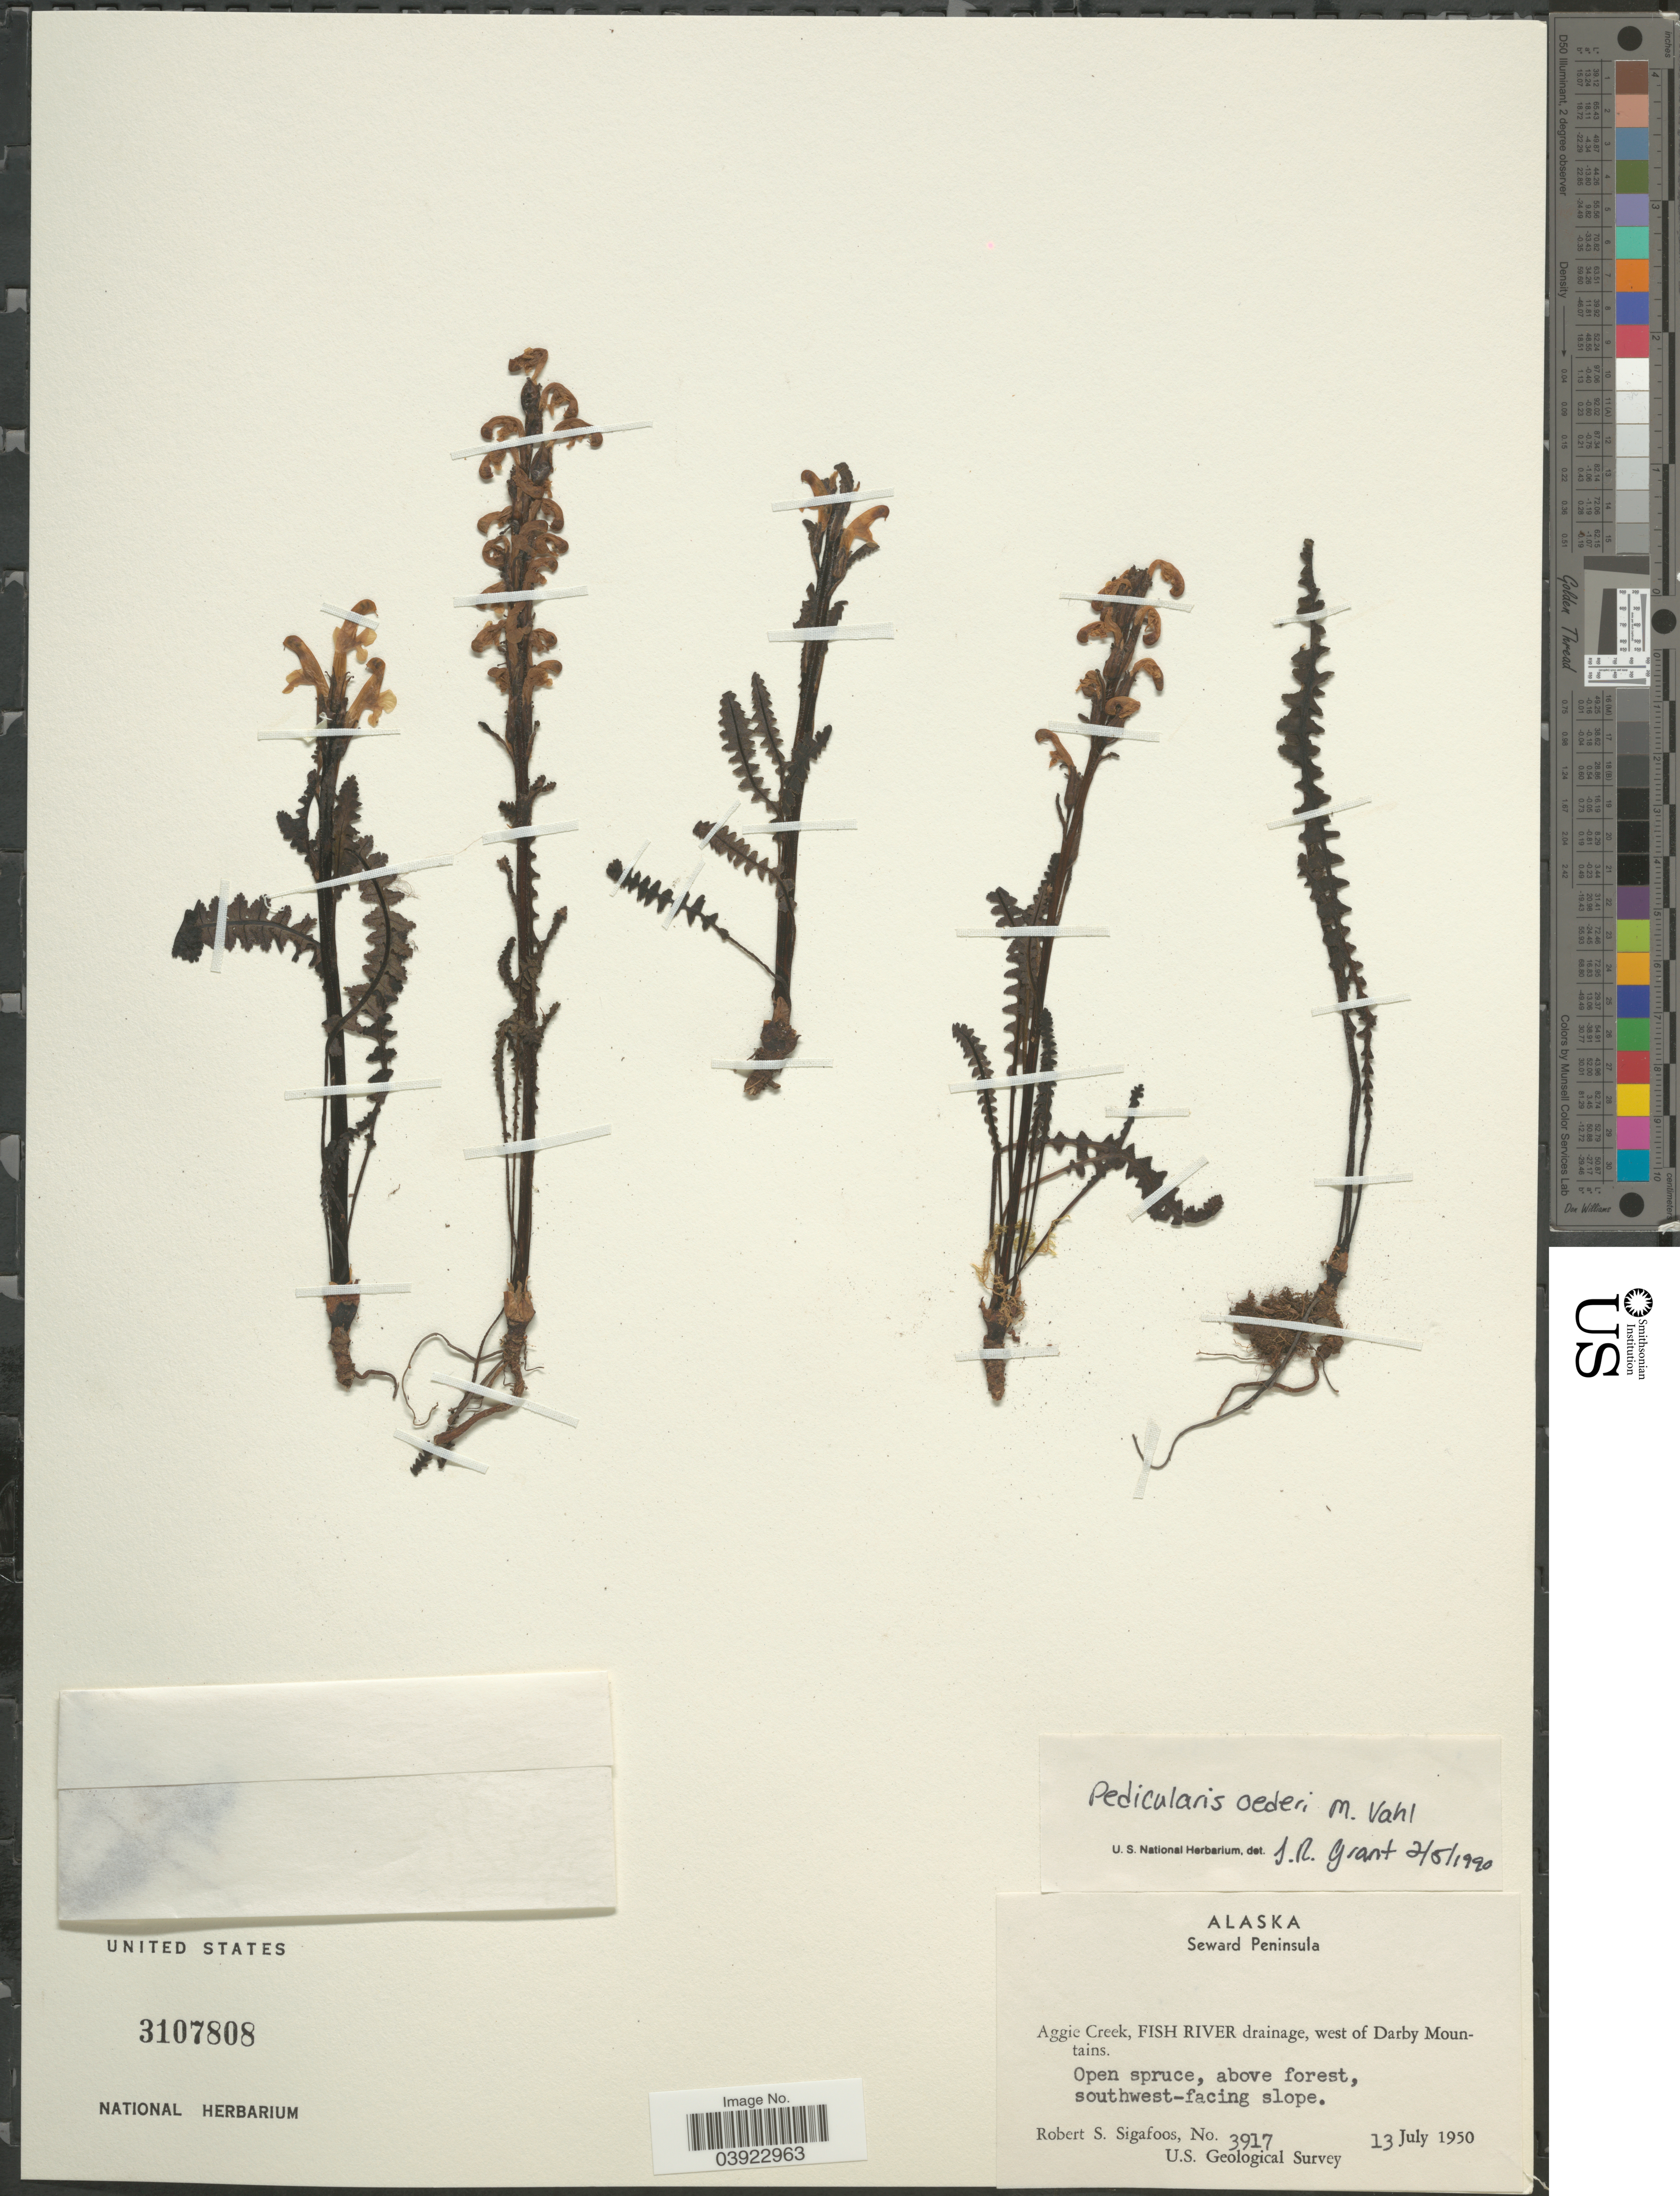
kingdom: Plantae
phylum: Tracheophyta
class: Magnoliopsida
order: Lamiales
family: Orobanchaceae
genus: Pedicularis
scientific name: Pedicularis oederi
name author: Vahl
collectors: R. Sigafoos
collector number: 3917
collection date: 1950-07-13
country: United States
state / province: Alaska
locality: Seward Peninsula. Aggie Creek, Fish River drainage, west of Darby Mountains.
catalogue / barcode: US 3107808